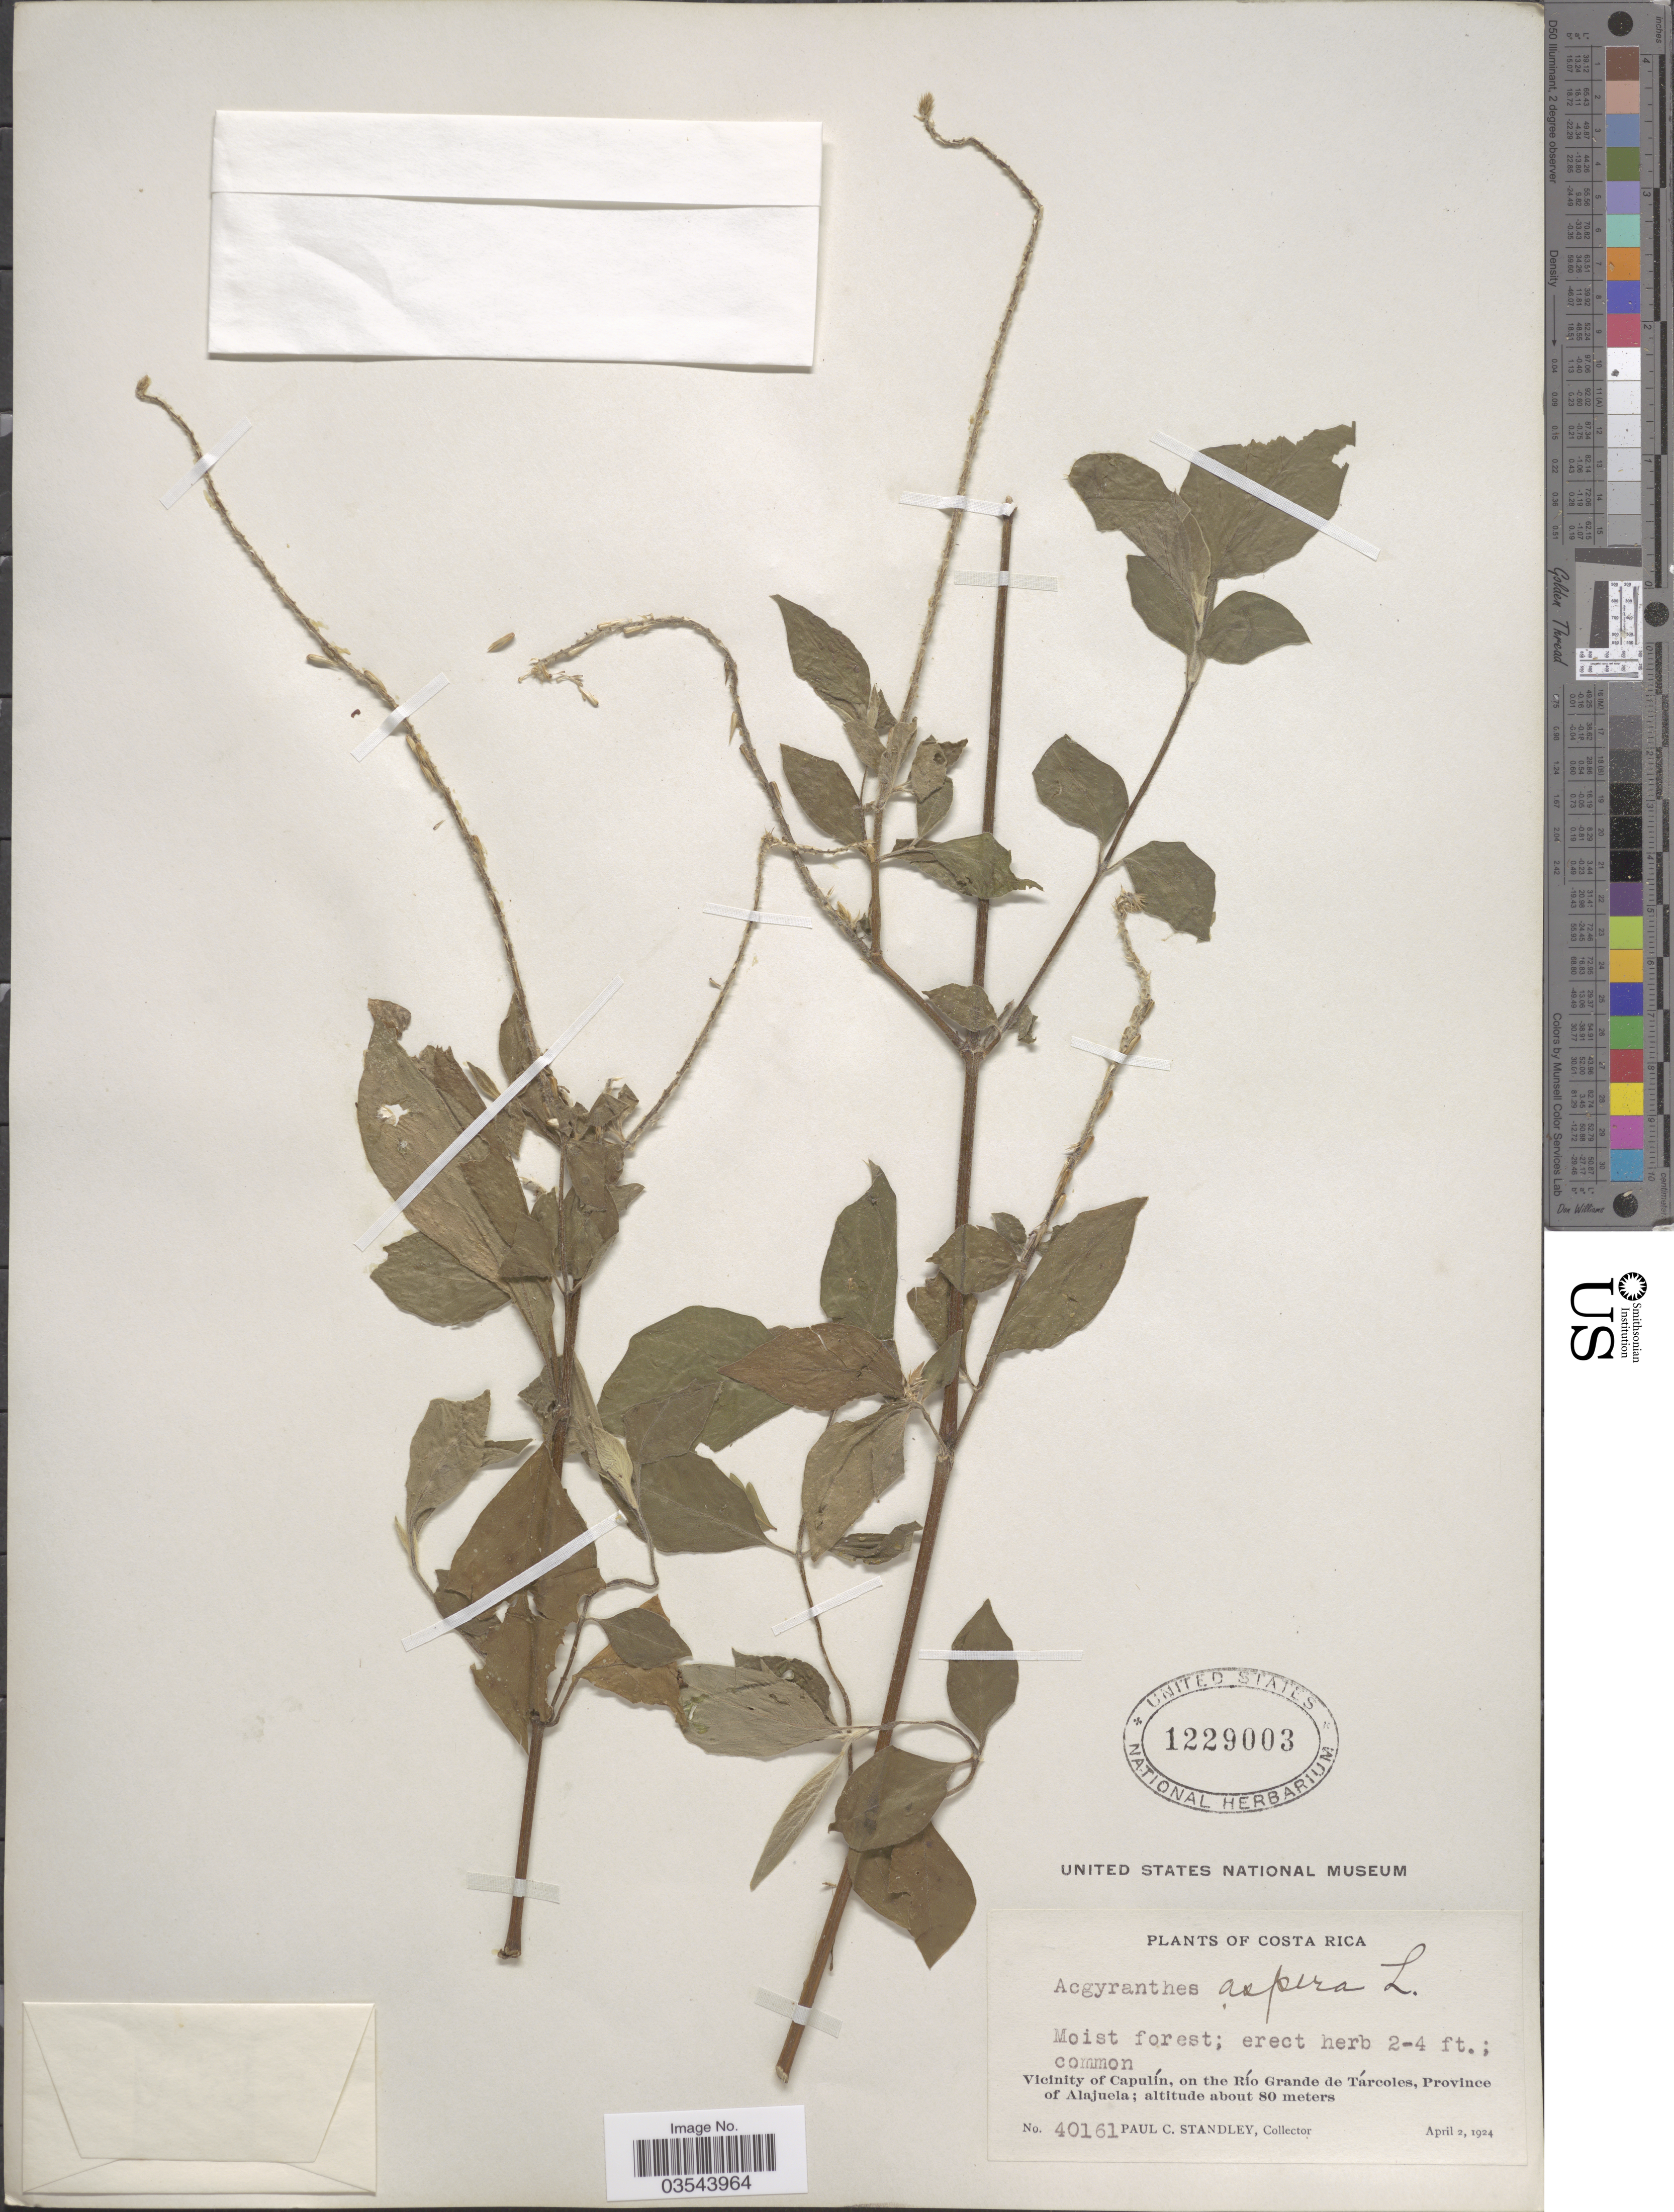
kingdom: Plantae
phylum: Tracheophyta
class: Magnoliopsida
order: Caryophyllales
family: Amaranthaceae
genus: Achyranthes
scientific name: Achyranthes aspera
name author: L.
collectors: P. C. Standley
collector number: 40161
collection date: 1924-04-02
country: Costa Rica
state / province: Alajuela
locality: Vicinity of Capulín, on the Río Grande de Tárcoles.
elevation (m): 80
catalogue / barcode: US 1229003